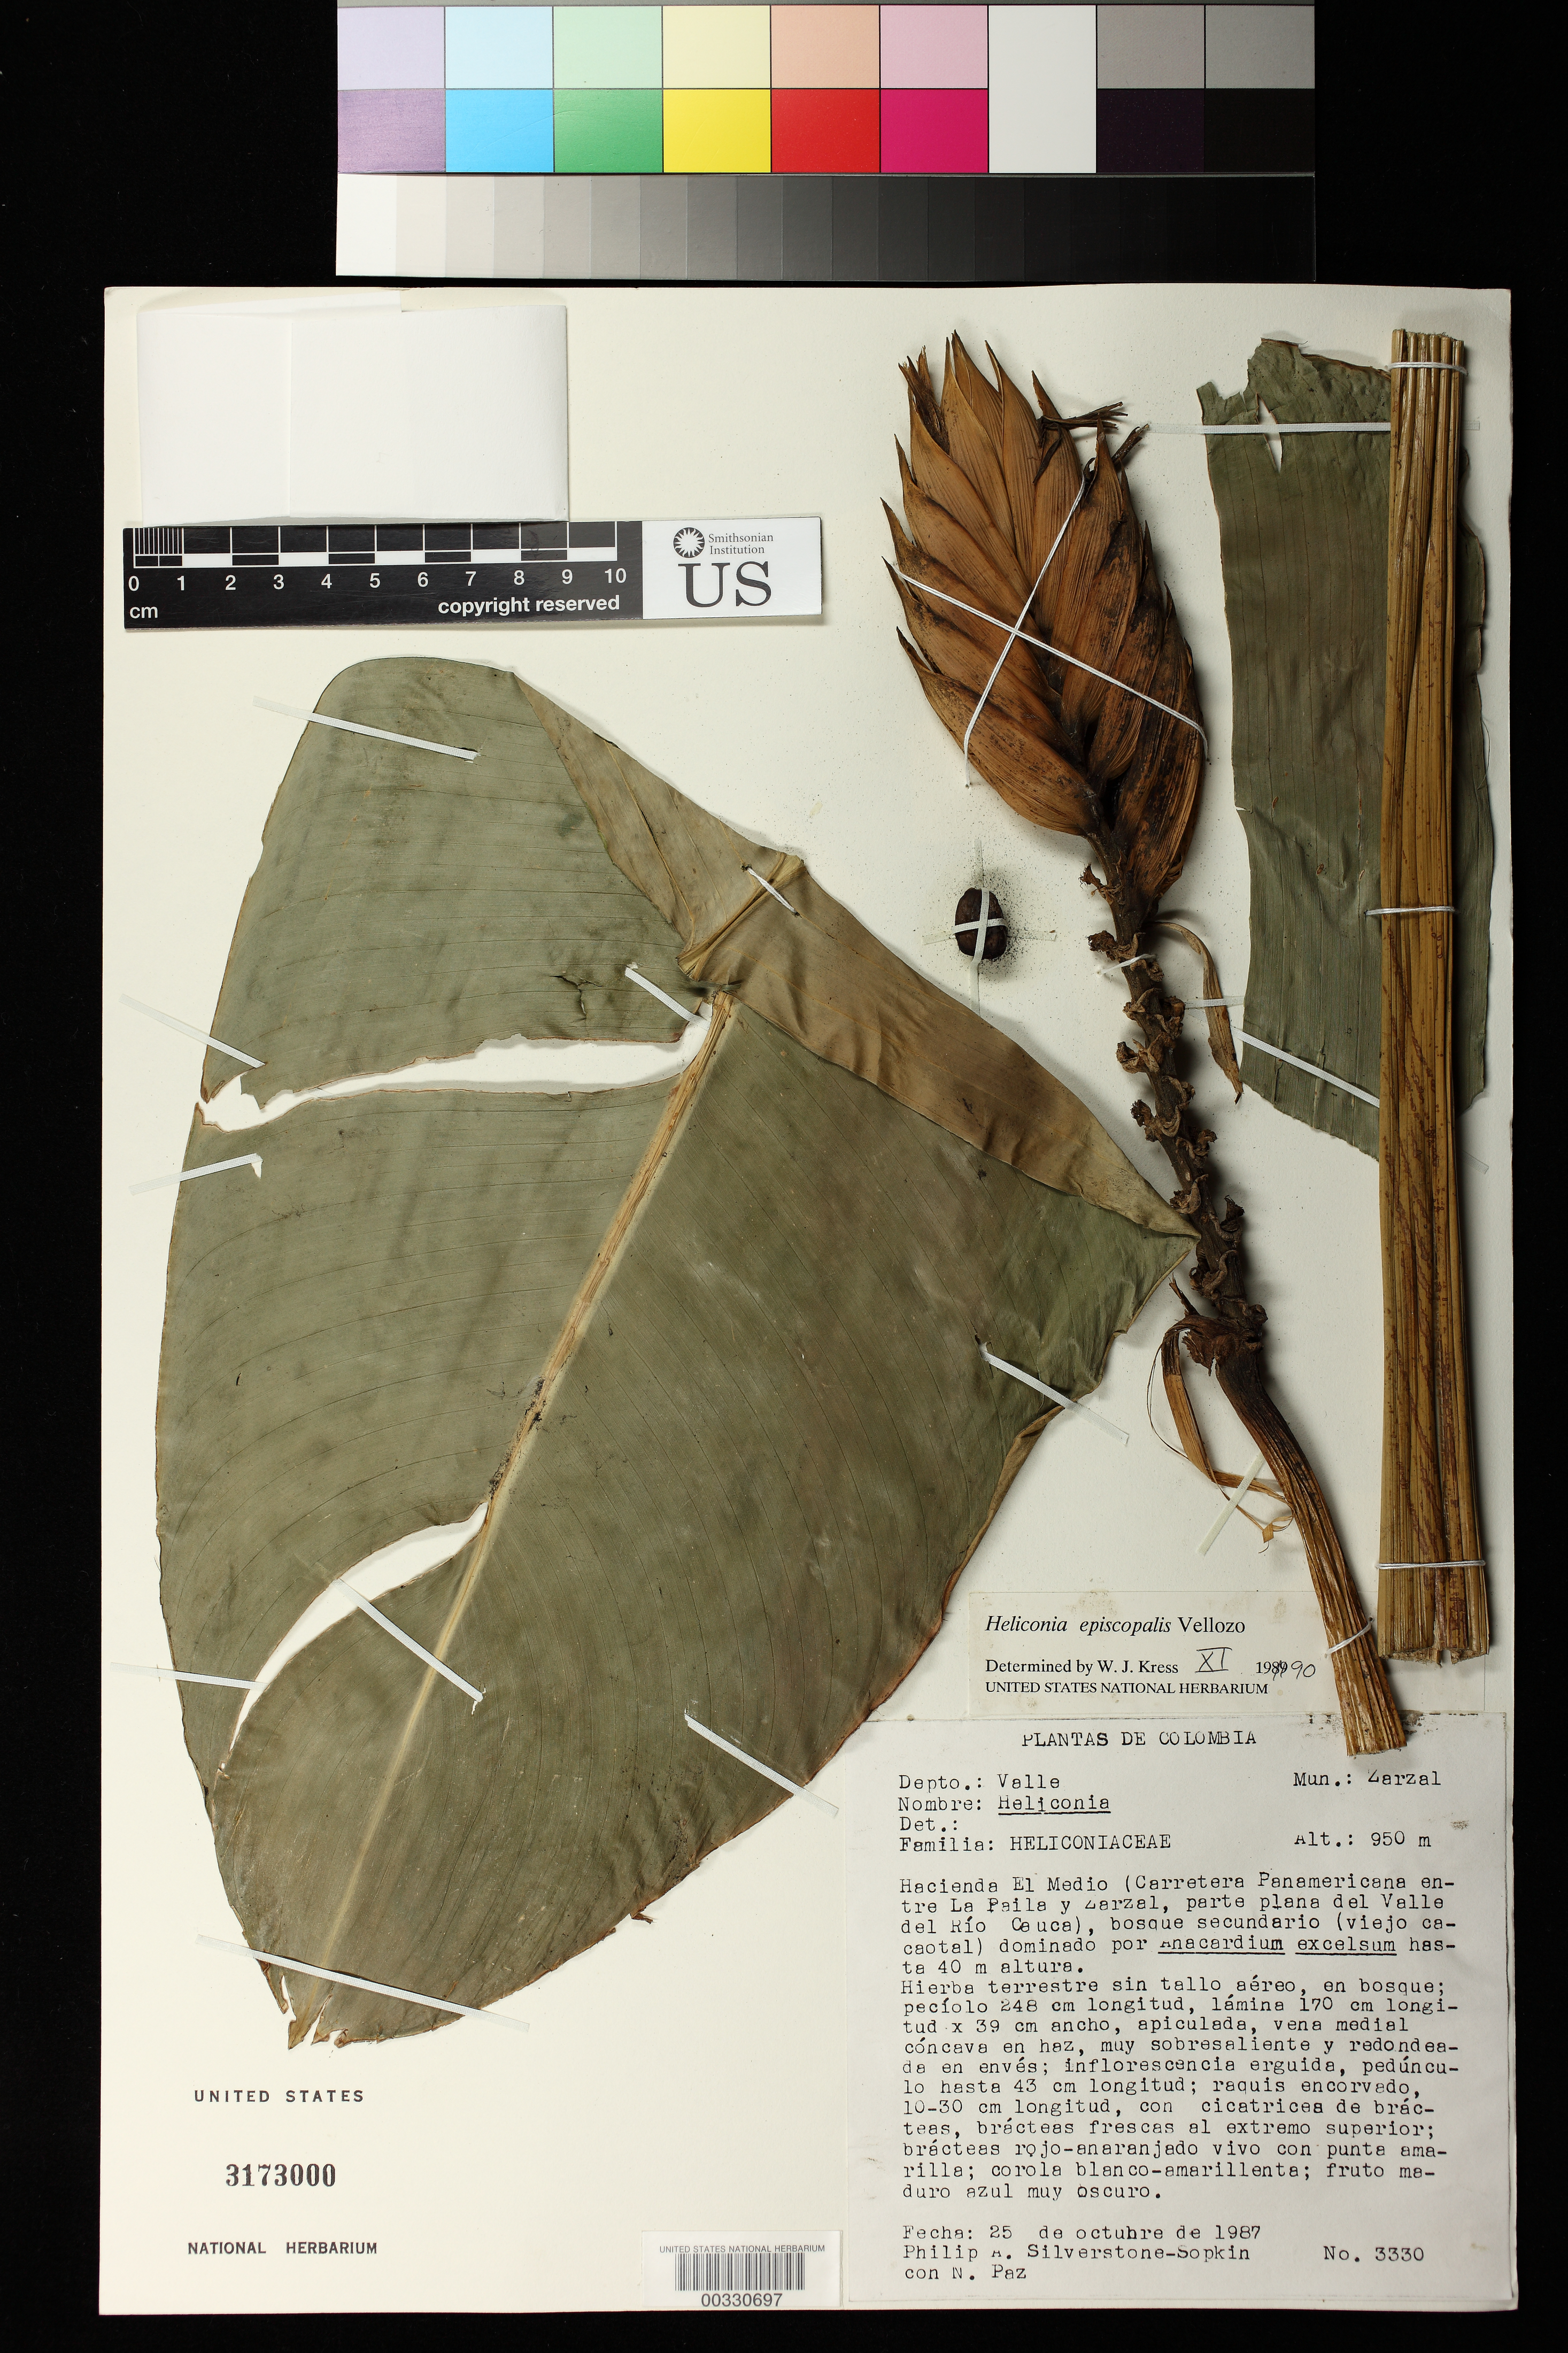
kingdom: Plantae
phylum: Tracheophyta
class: Liliopsida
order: Zingiberales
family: Heliconiaceae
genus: Heliconia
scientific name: Heliconia episcopalis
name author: Vell.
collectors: P. A. Silverstone-Sopkin & N. Paz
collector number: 3330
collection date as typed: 25 Oct 1987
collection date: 1987-10-25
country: Colombia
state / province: Valle del Cauca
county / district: Zarzal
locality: Mun of Zarzal, hacienda el Medio (Panamerican highway between la Paila and Zarzal, parte plana del Valle del Rio Cauca)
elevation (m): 950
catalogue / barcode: US 3173000